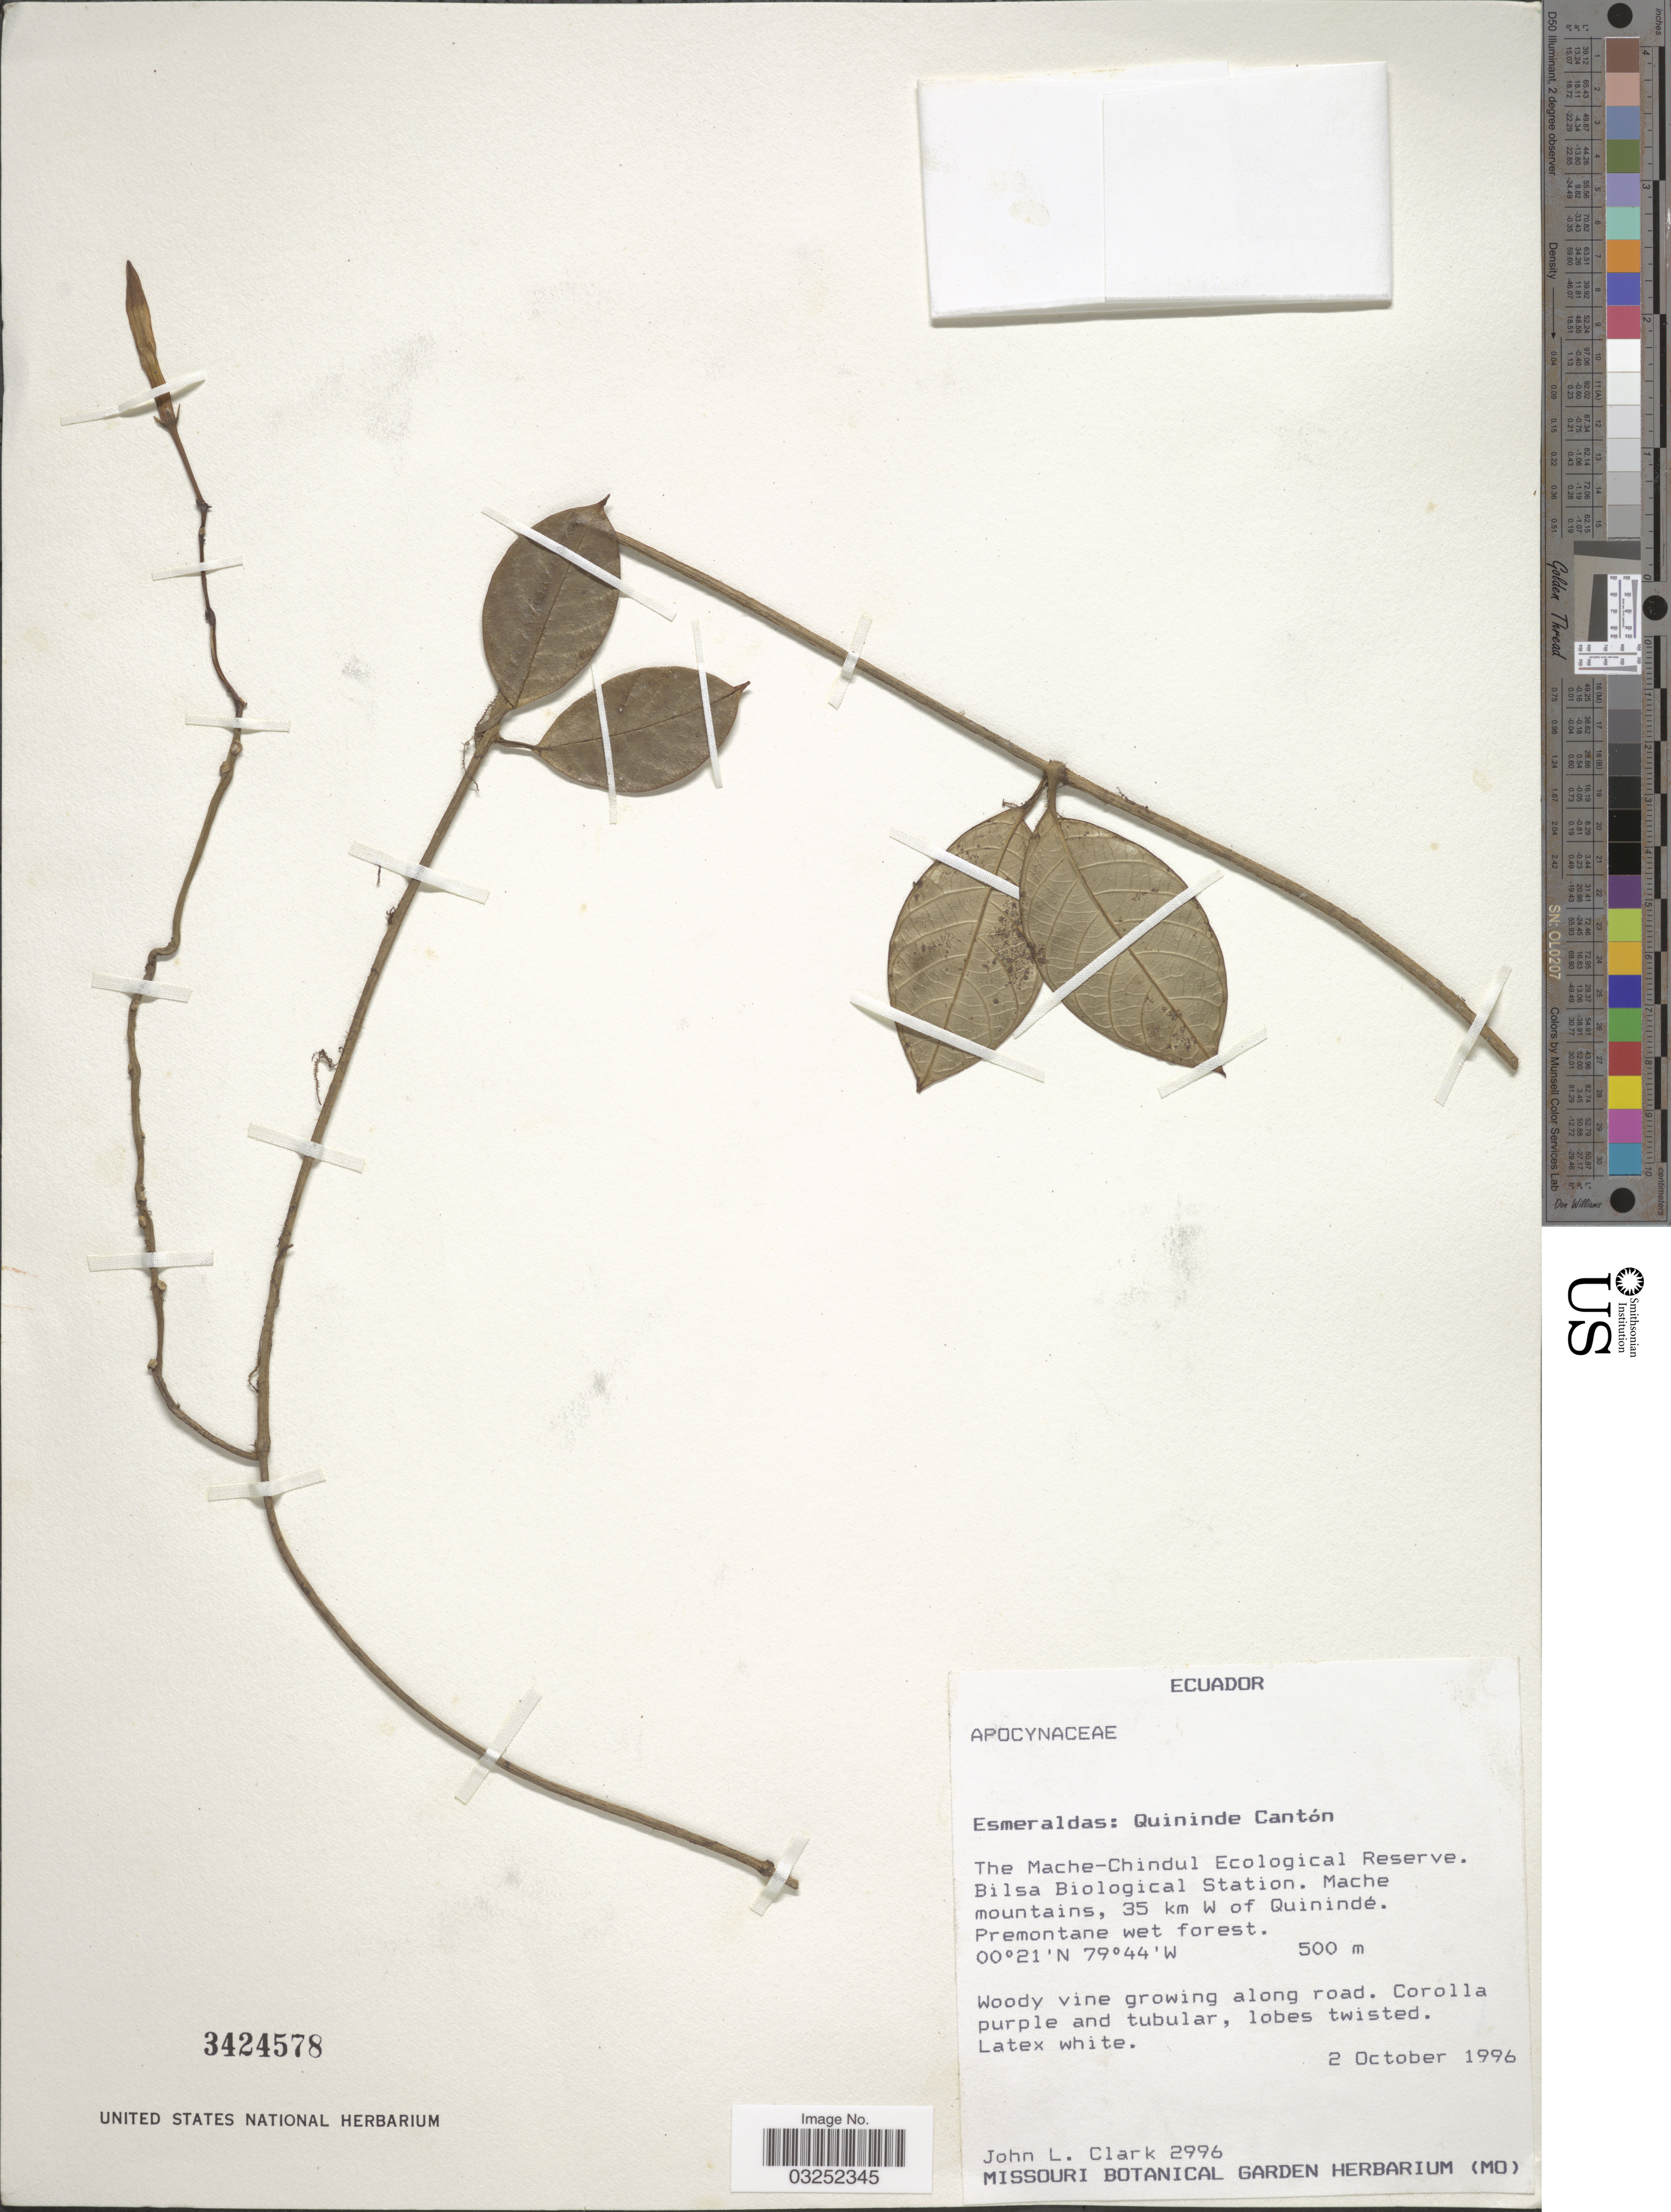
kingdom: Plantae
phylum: Tracheophyta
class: Magnoliopsida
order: Gentianales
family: Apocynaceae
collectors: J. L. Clark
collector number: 2996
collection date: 1996-10-02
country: Ecuador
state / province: Esmeraldas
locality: Quininde Cantón, The Mache-Chindul Ecological Reserve. Bilsa Biological Station. Mache mountains, 35 km W of Quinindé.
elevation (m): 500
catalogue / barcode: US 3424578